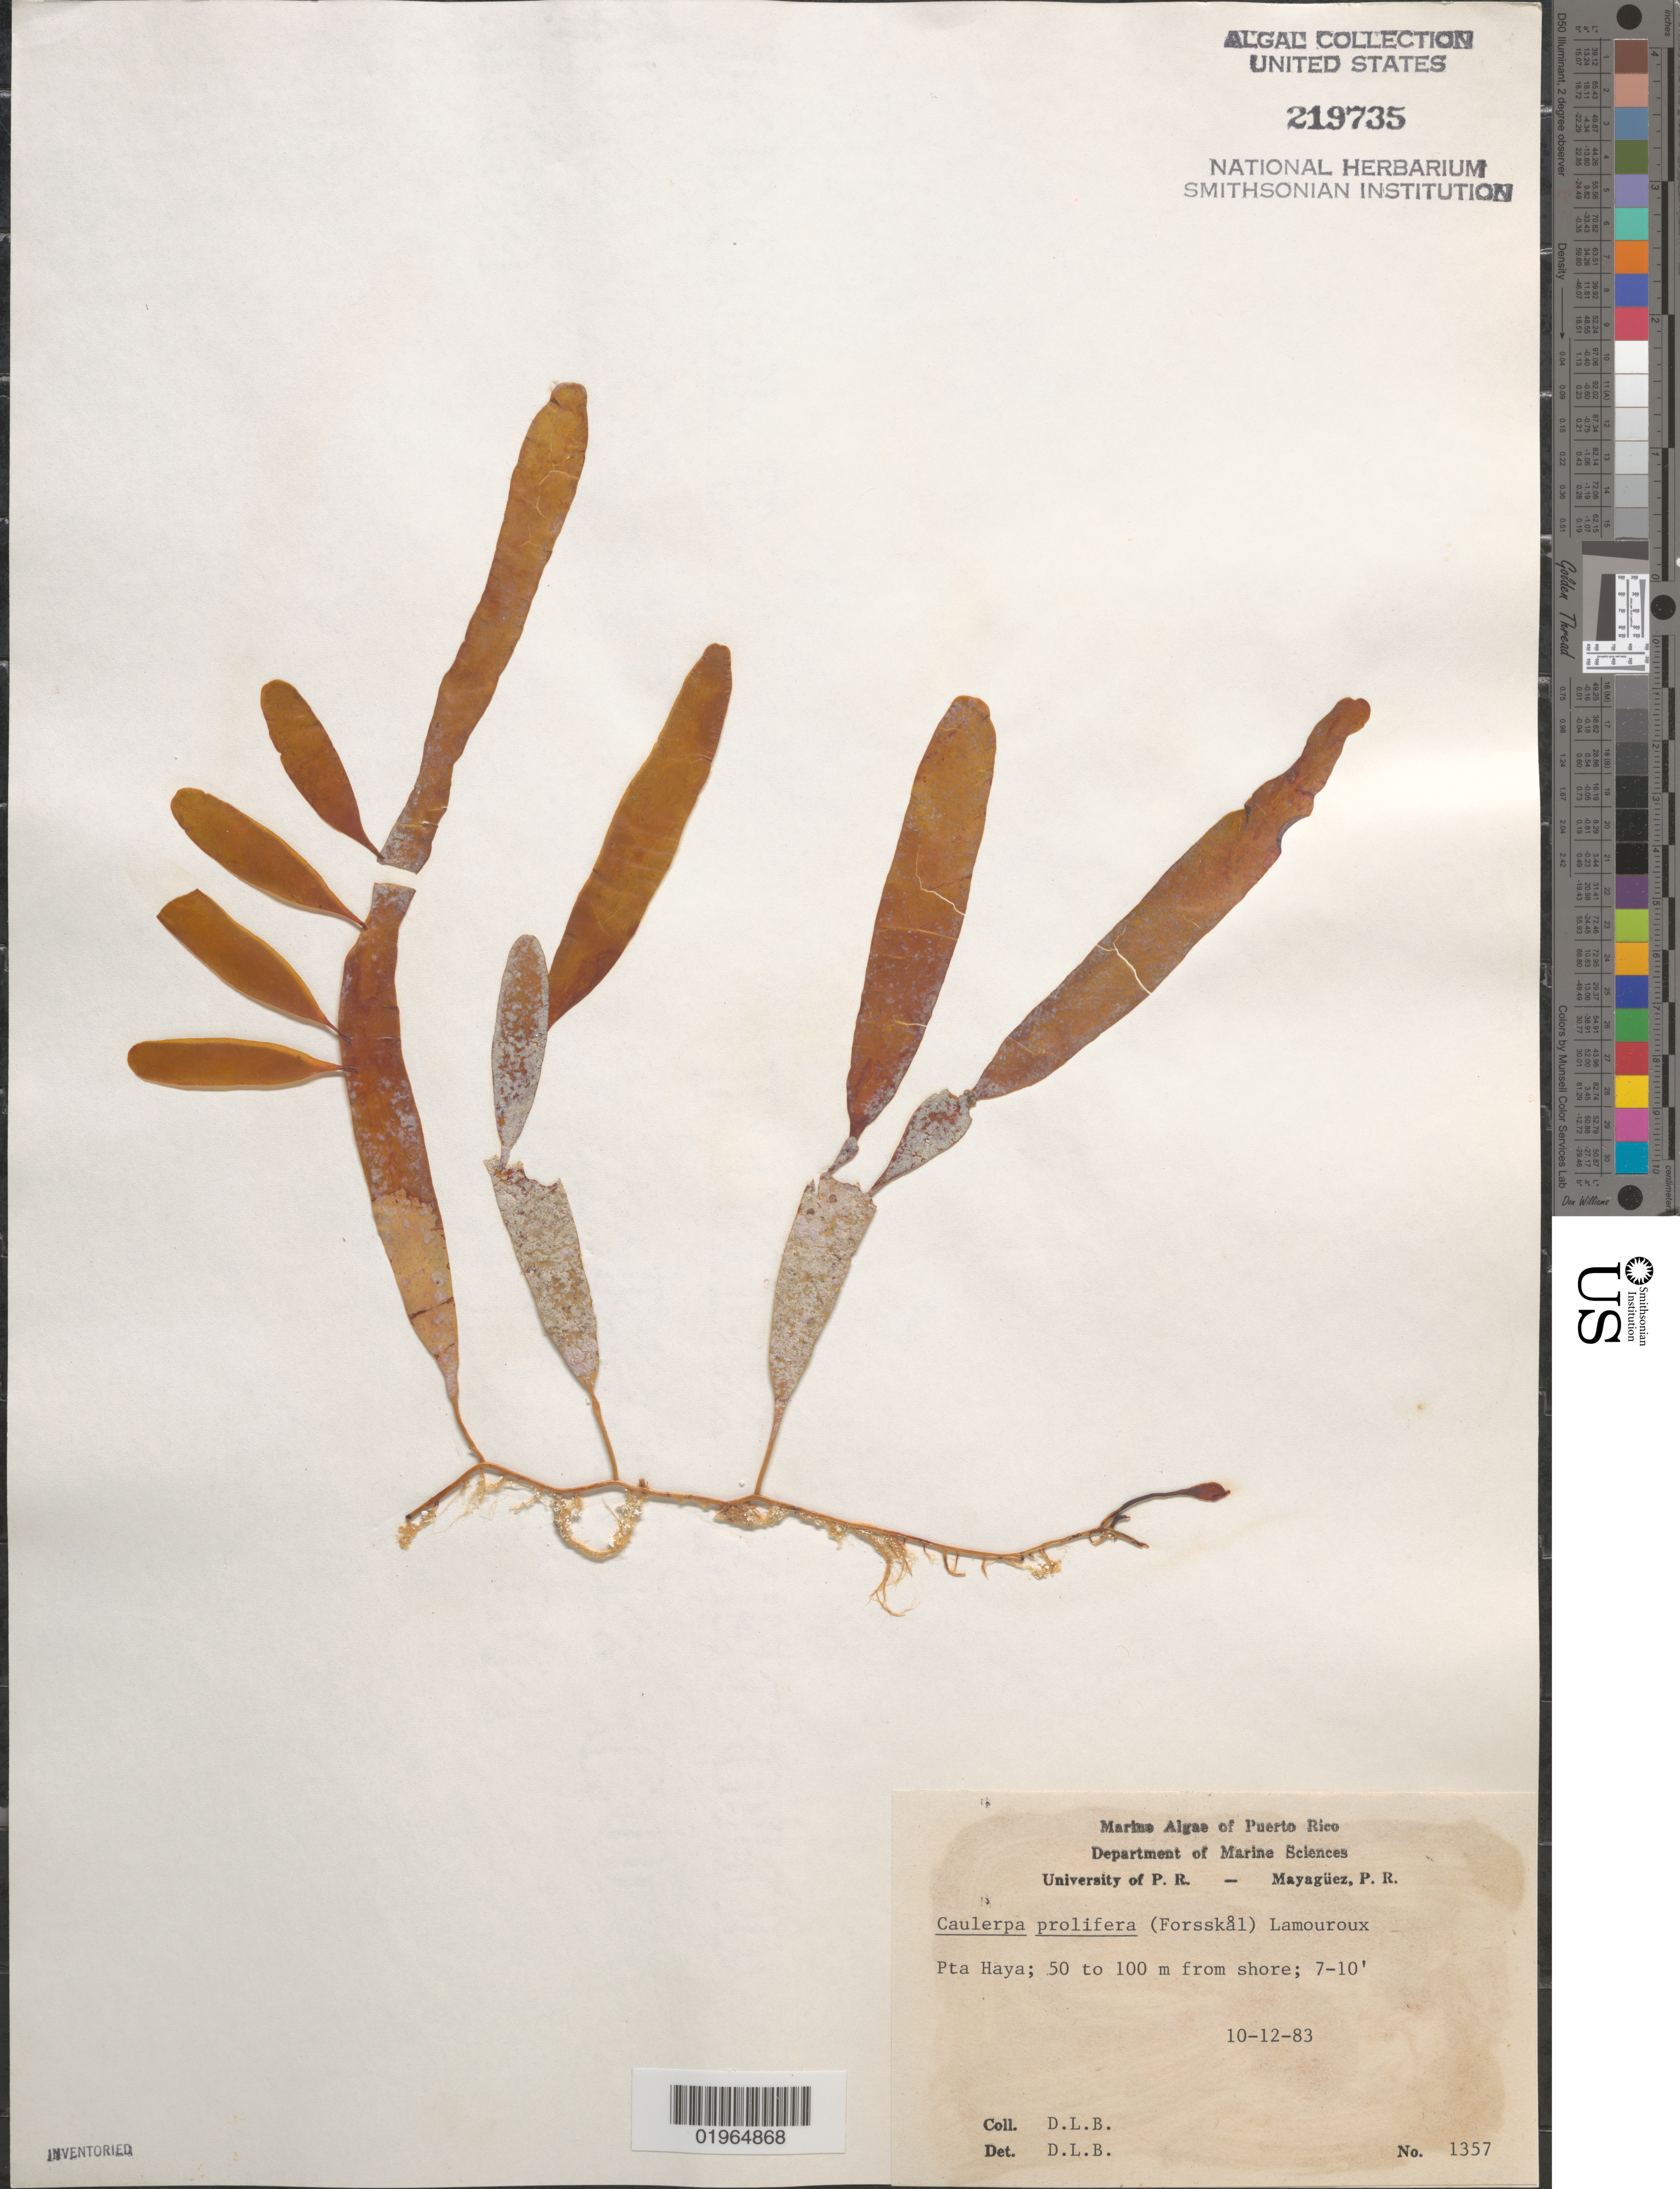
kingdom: Plantae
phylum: Chlorophyta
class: Ulvophyceae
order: Bryopsidales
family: Caulerpaceae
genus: Caulerpa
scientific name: Caulerpa prolifera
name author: (Forssk.) J.V.Lamouroux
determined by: Ballantine, D. L.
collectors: D.L. Ballantine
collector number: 1357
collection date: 1983-10-12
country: Puerto Rico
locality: Pta Haya; 50-100m from shore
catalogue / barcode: US 219735